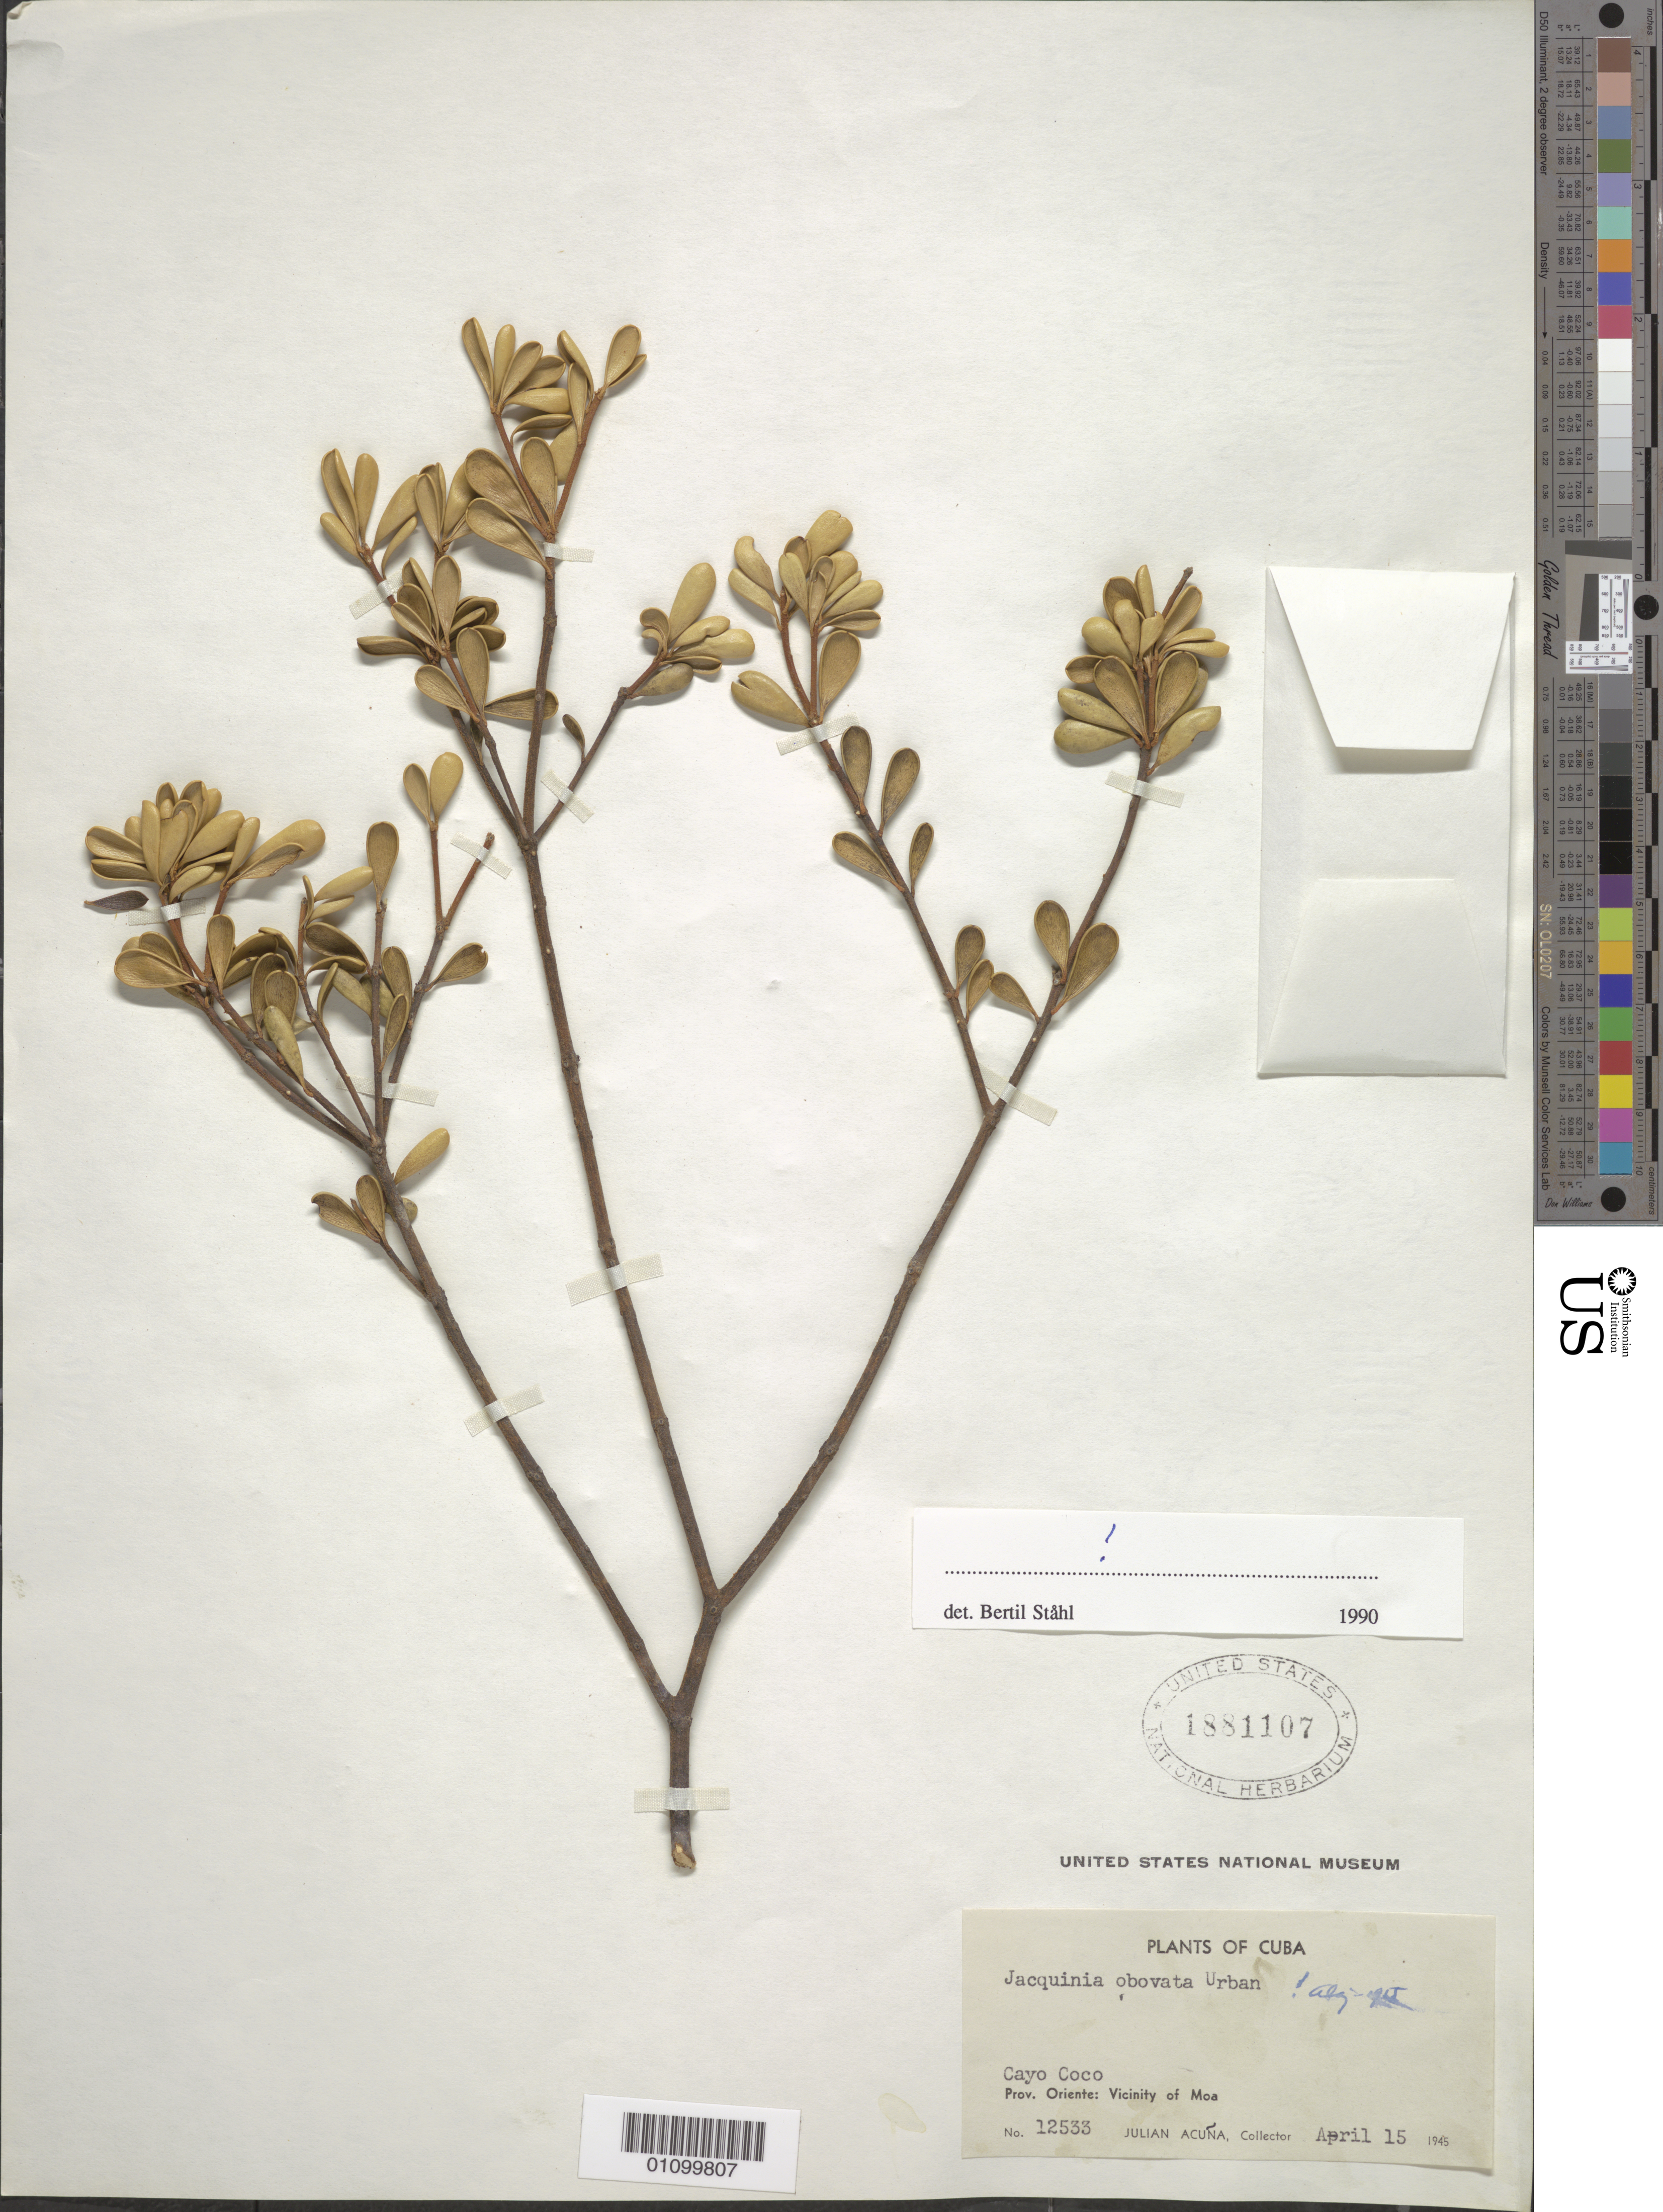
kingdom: Plantae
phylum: Tracheophyta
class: Magnoliopsida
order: Ericales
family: Primulaceae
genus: Jacquinia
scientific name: Jacquinia obovata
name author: Urb.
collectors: J. Acuña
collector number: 12533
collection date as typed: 15 Apr 1945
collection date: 1945-04-15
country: Cuba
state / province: Holguin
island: Cuba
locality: Cayo Coco Vicinity of Moa [Oriente]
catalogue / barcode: US 1881107